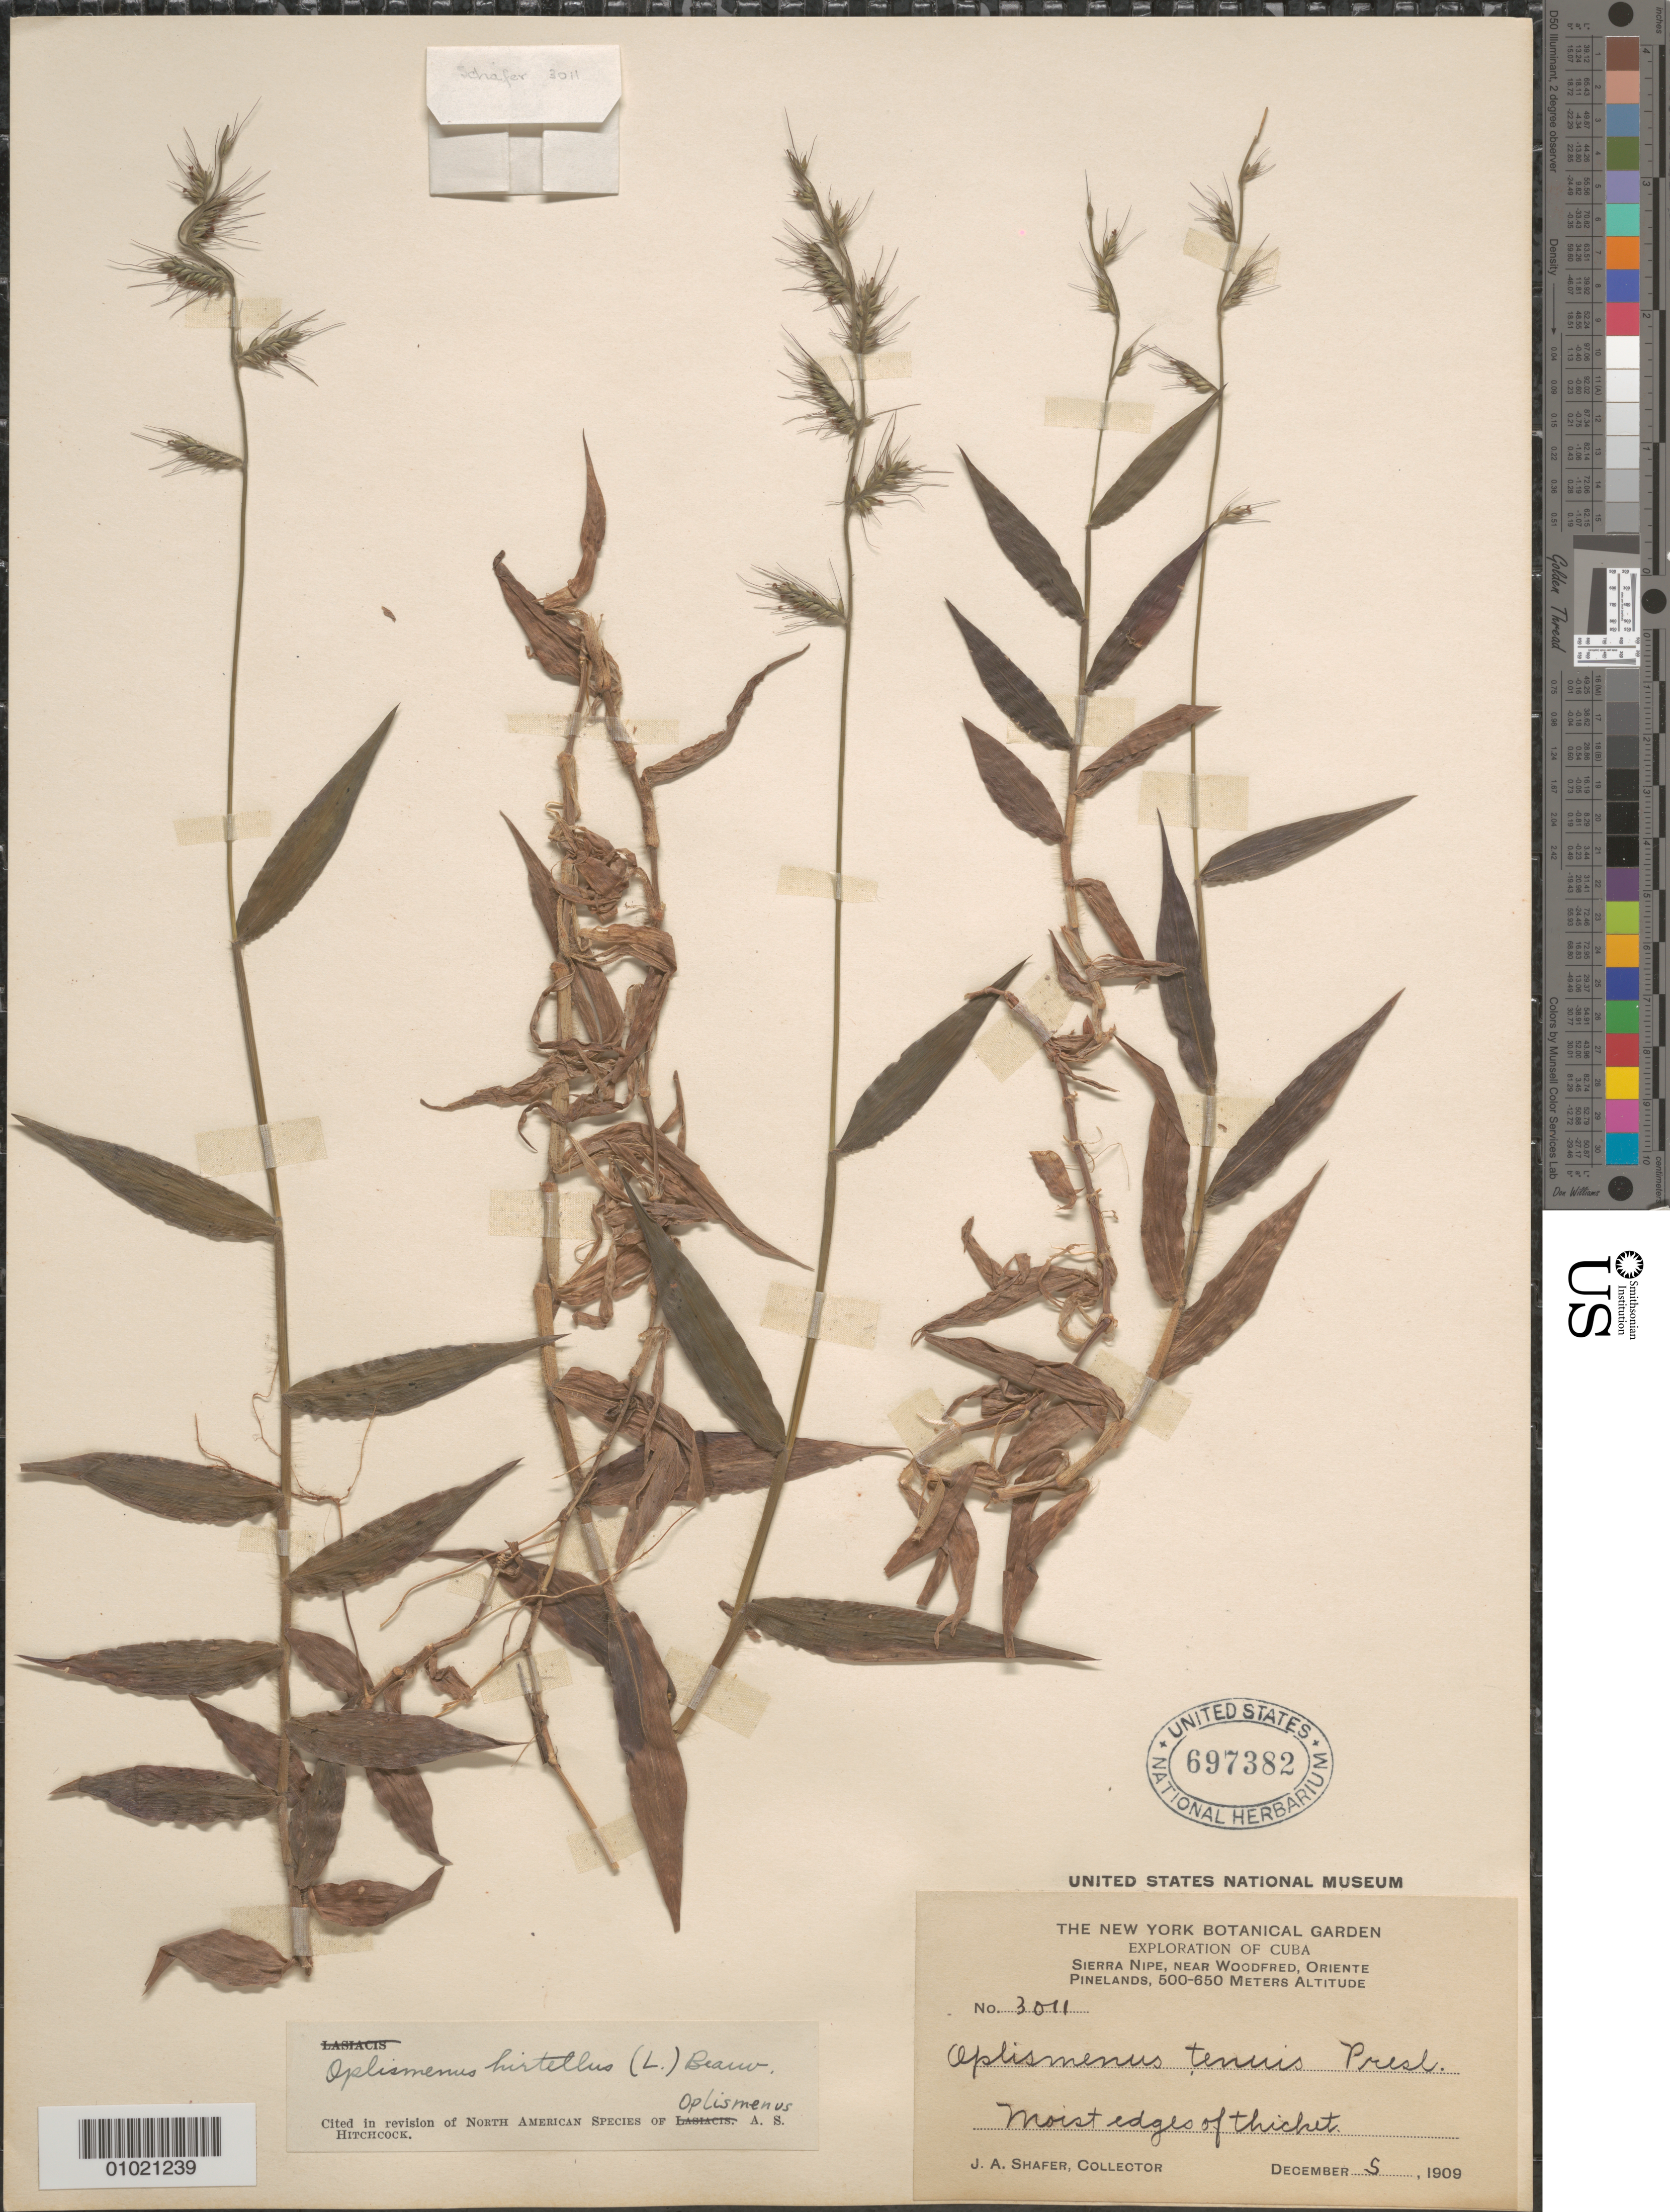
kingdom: Plantae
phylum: Tracheophyta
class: Liliopsida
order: Poales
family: Poaceae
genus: Oplismenus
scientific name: Oplismenus hirtellus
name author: (L.) P. Beauv.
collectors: J. A. Shafer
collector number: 3011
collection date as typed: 05 Dec 1909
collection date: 1909-12-05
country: Cuba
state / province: Holguín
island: Cuba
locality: Sierra Nipe, near Woodfred Pinelands Moist edges of thicket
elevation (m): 500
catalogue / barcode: US 697382